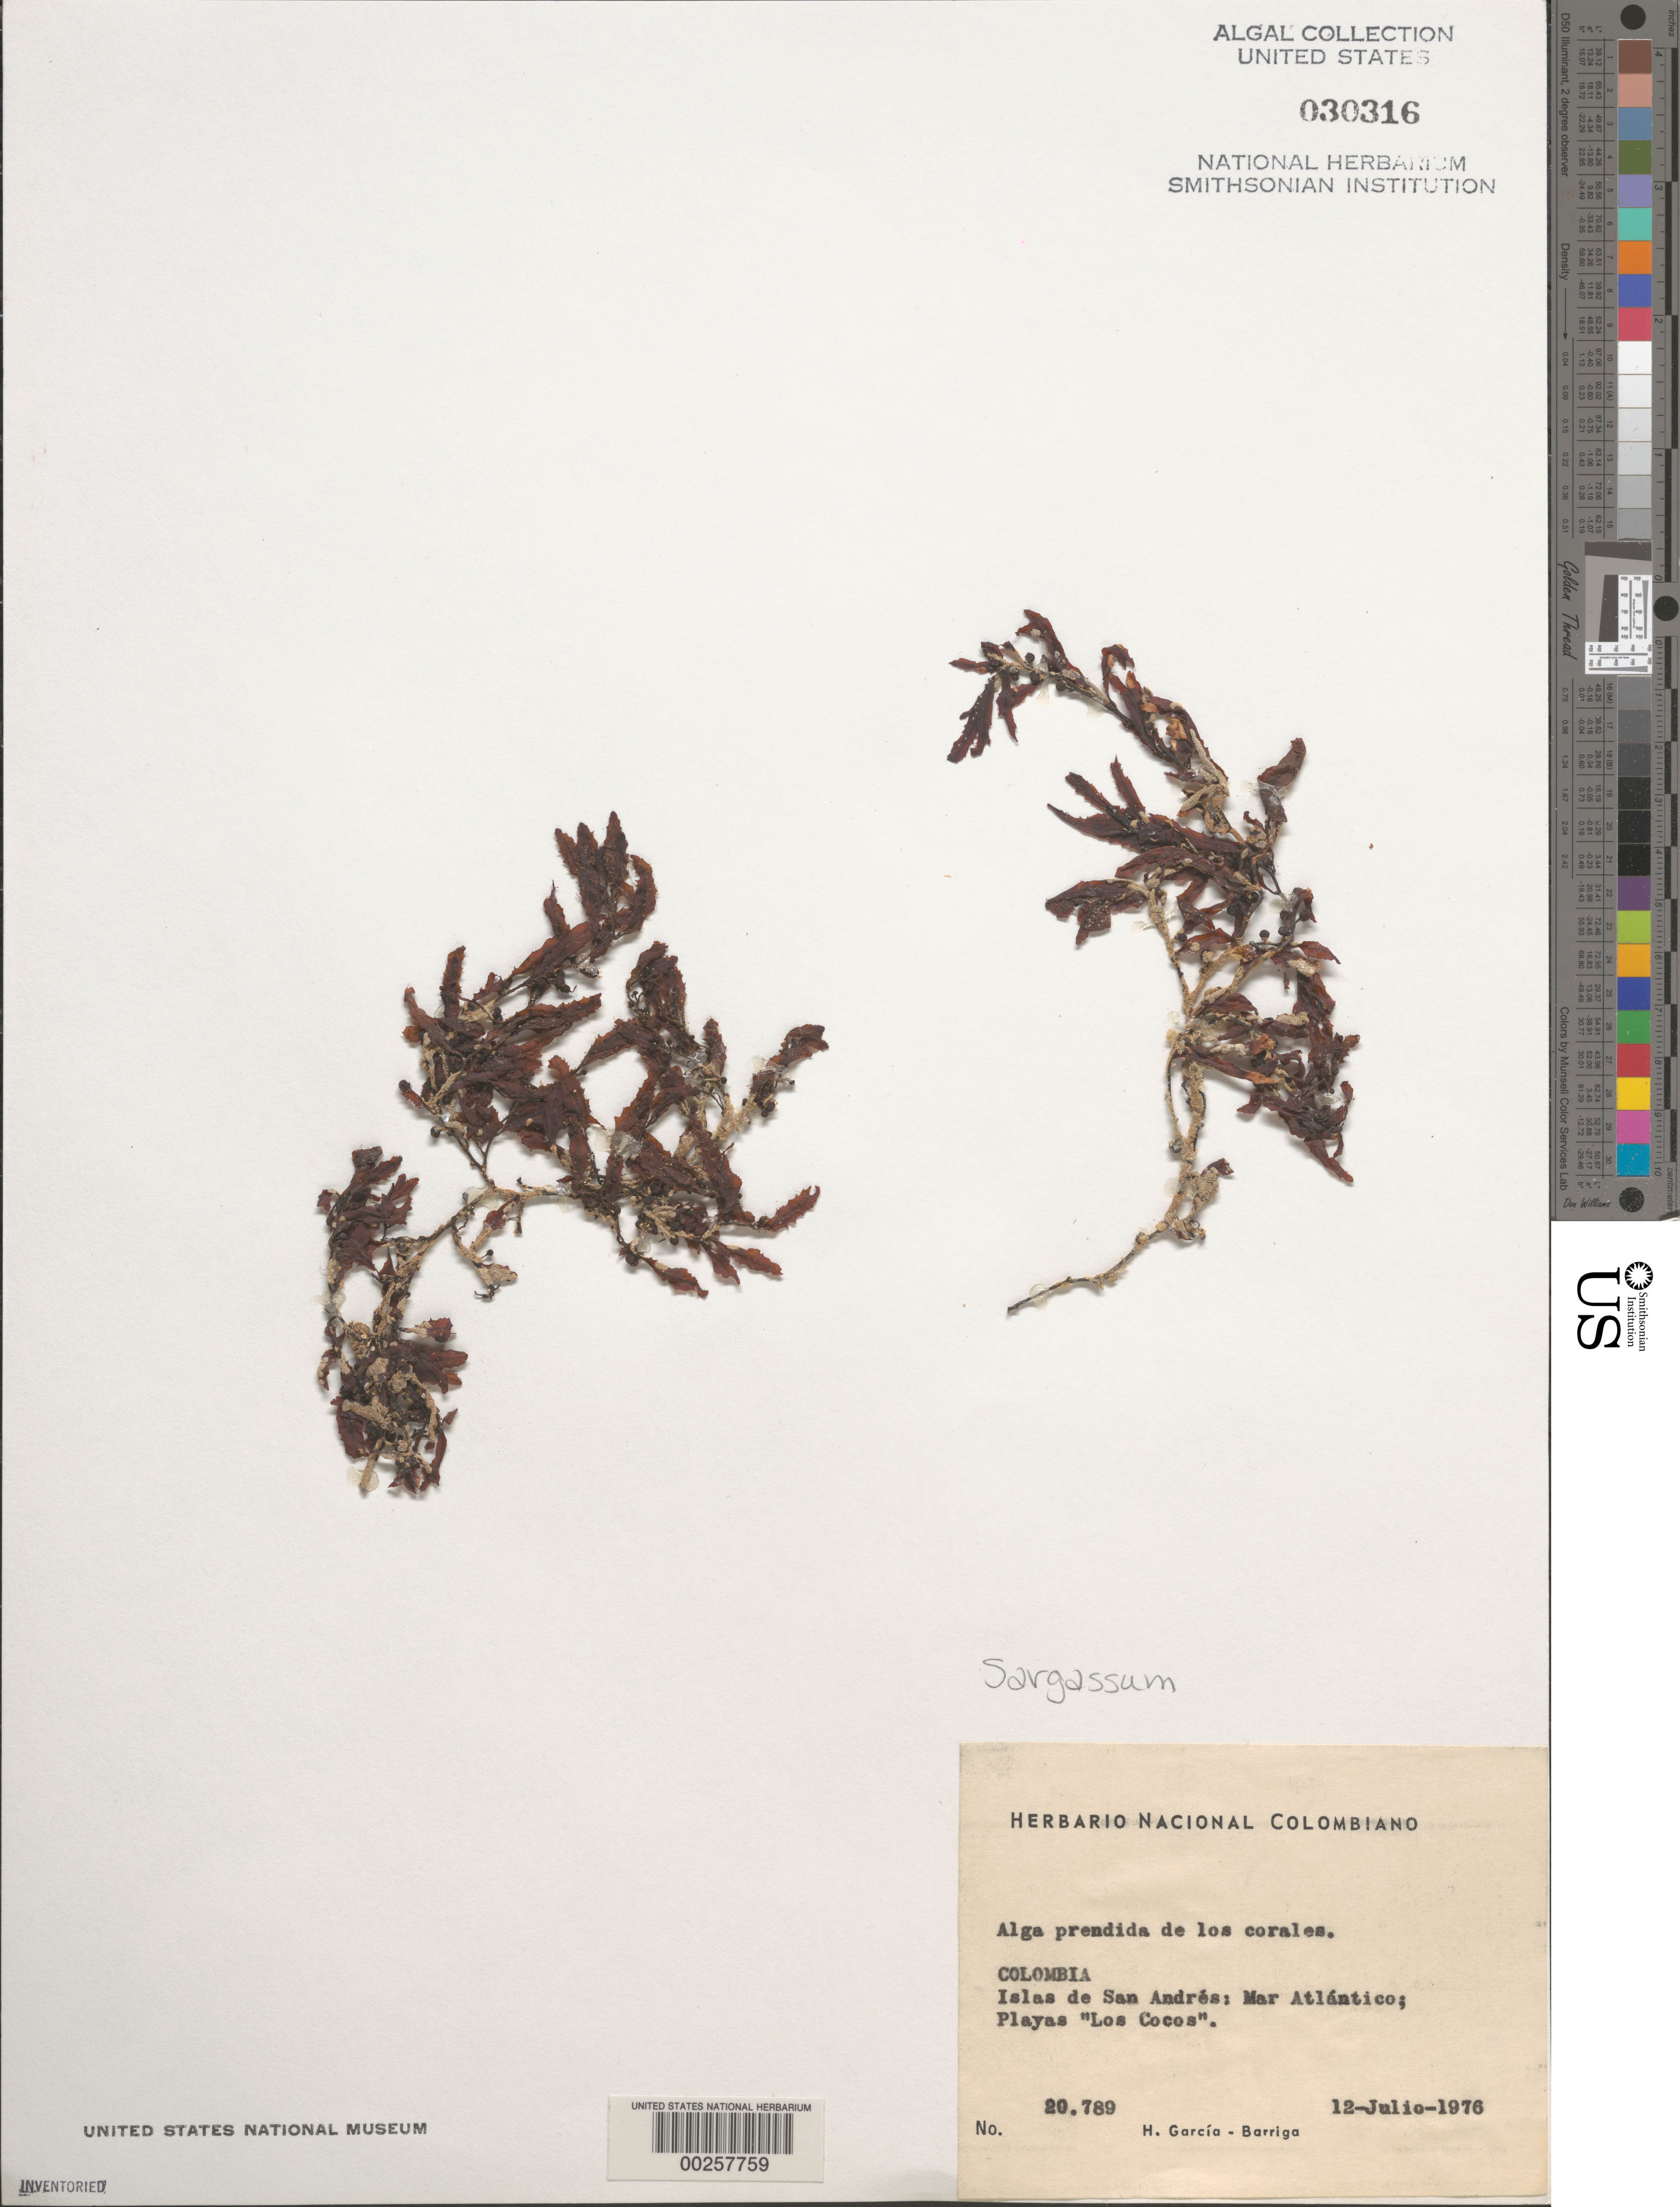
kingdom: Chromista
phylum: Ochrophyta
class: Phaeophyceae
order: Fucales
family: Sargassaceae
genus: Sargassum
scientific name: Sargassum sp.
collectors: H. García Barriga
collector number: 20.789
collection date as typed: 12 Jul 1976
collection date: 1976-07-12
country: Colombia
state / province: San Andrés Y Providencia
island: Isla de San Andres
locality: Playas Los Cocos, Atlantic Ocean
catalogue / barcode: US 30316